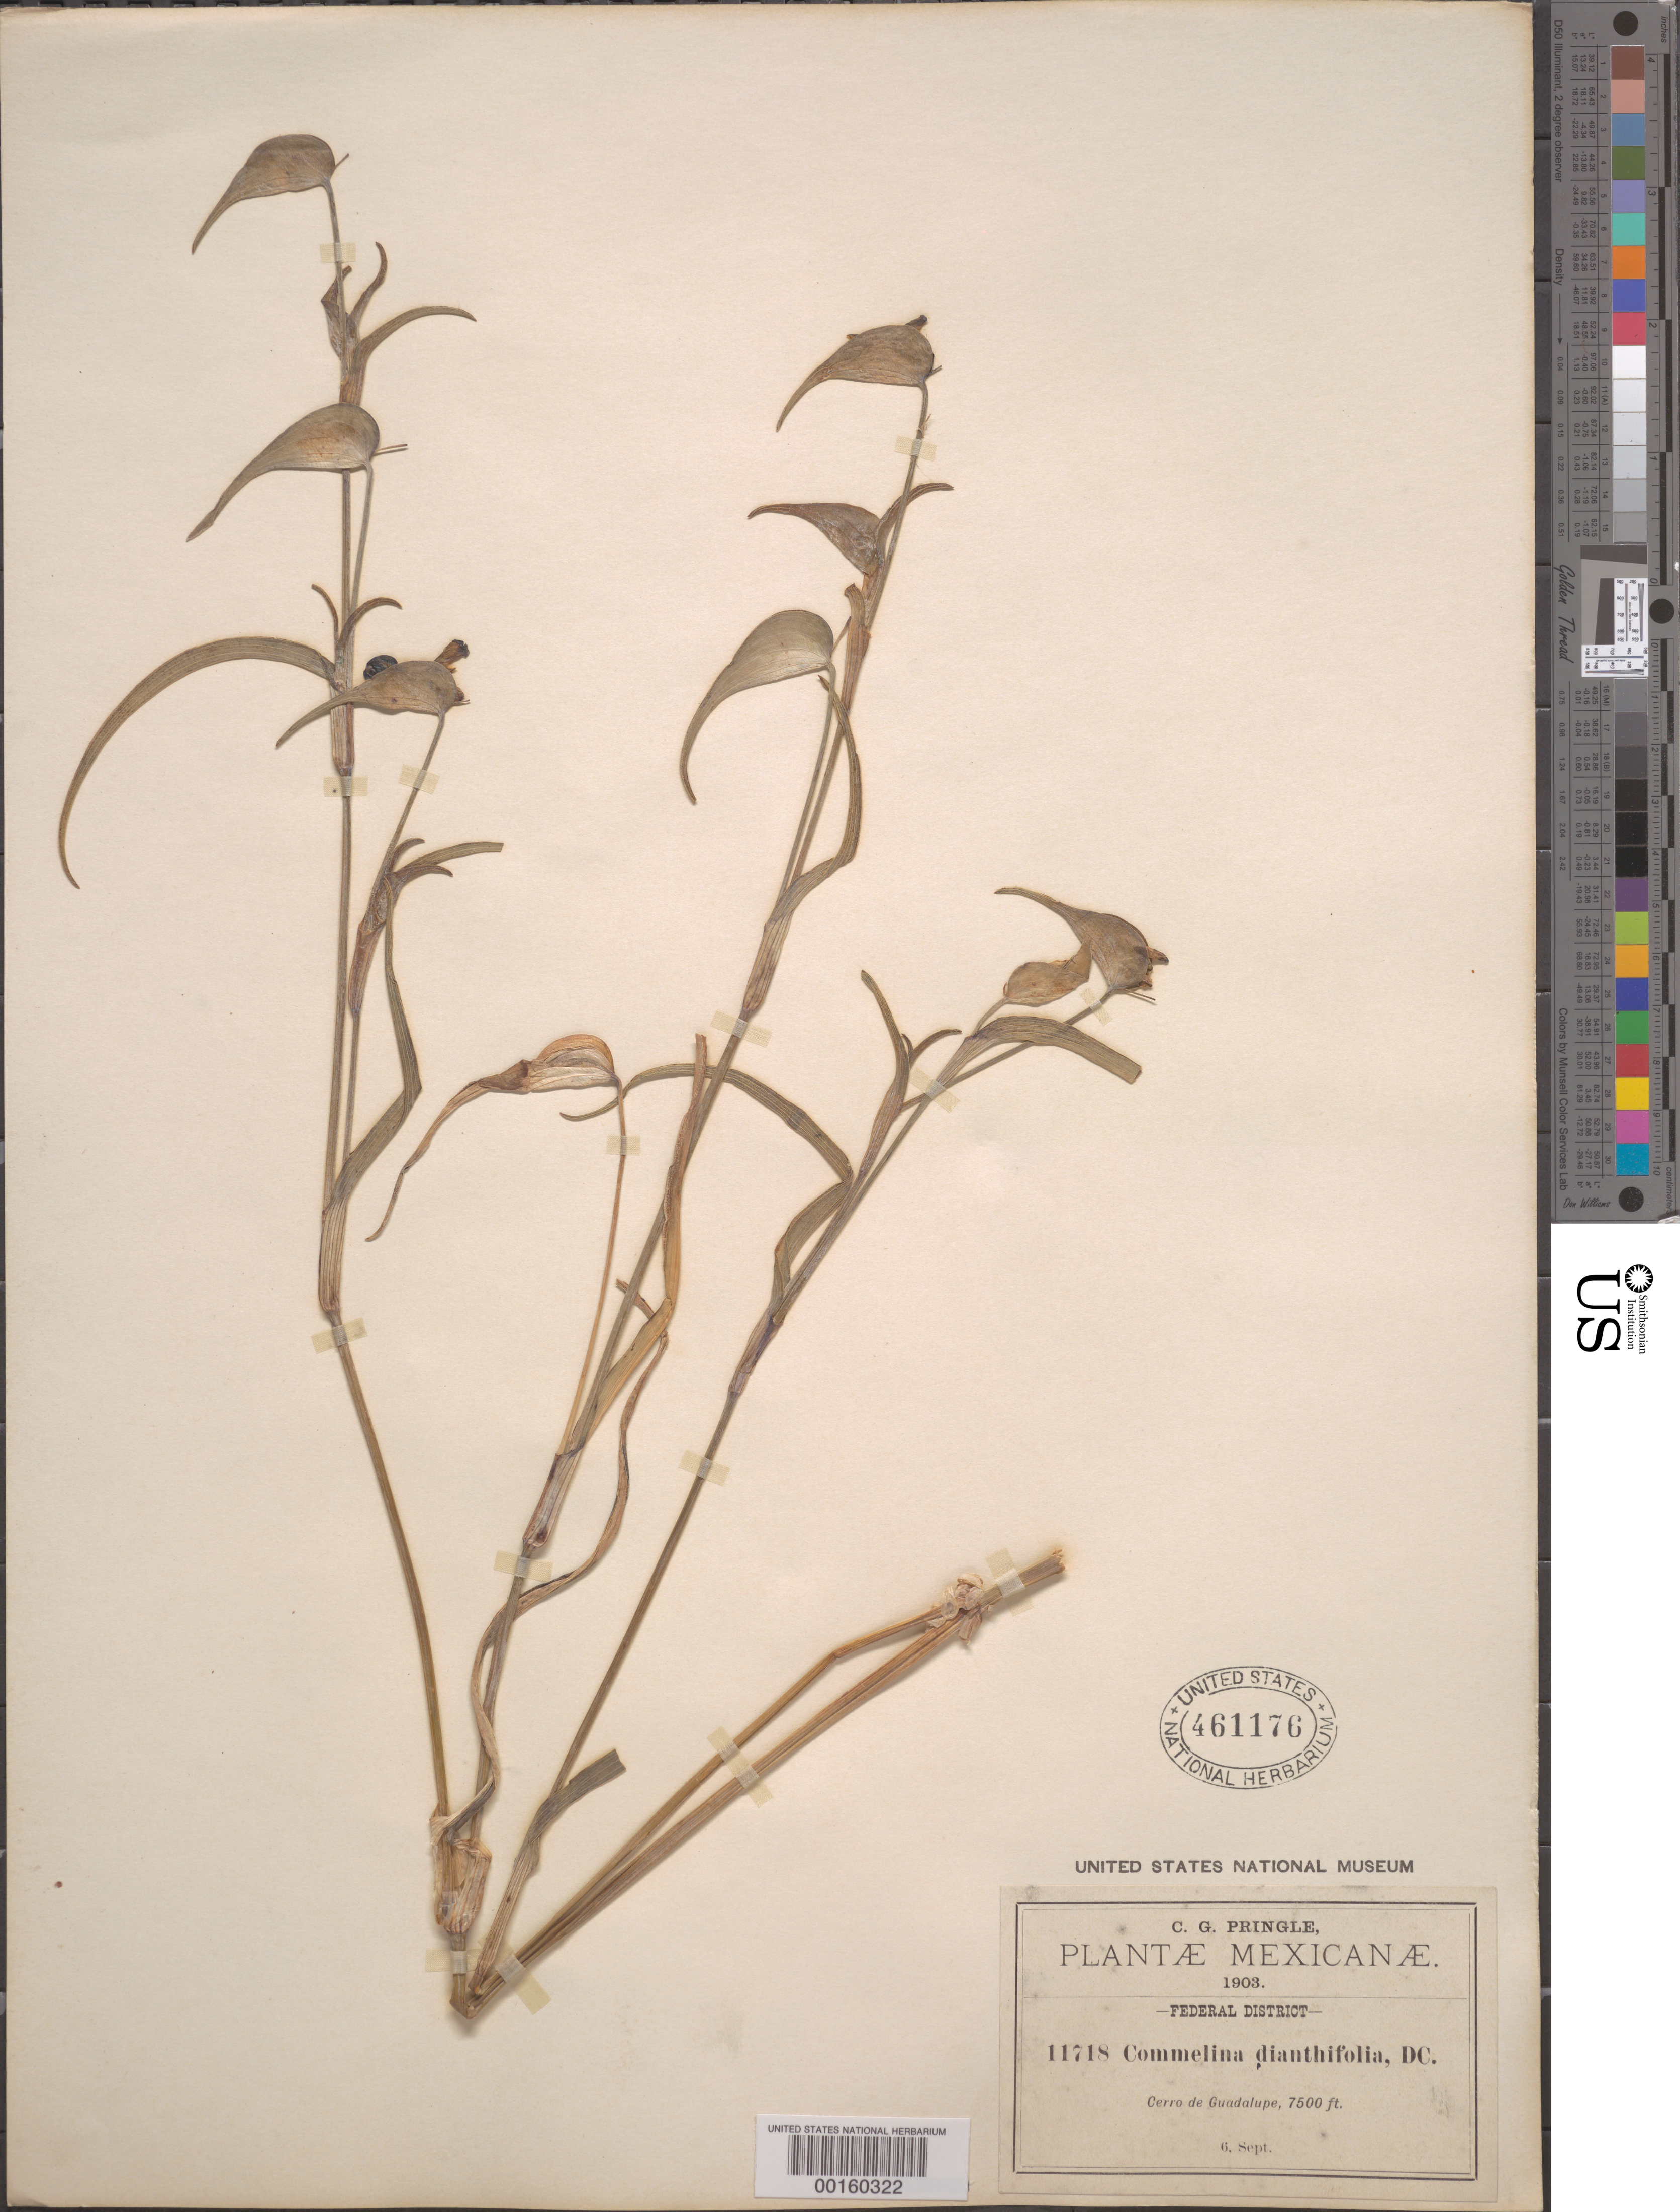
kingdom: Plantae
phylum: Tracheophyta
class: Liliopsida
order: Commelinales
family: Commelinaceae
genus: Commelina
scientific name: Commelina dianthifolia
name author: Redouté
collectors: C. G. Pringle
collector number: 11718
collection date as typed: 06 Sep 1903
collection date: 1903-09-06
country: Mexico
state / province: Distrito Federal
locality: Cerro de Guadalupe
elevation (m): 2288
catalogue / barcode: US 461176